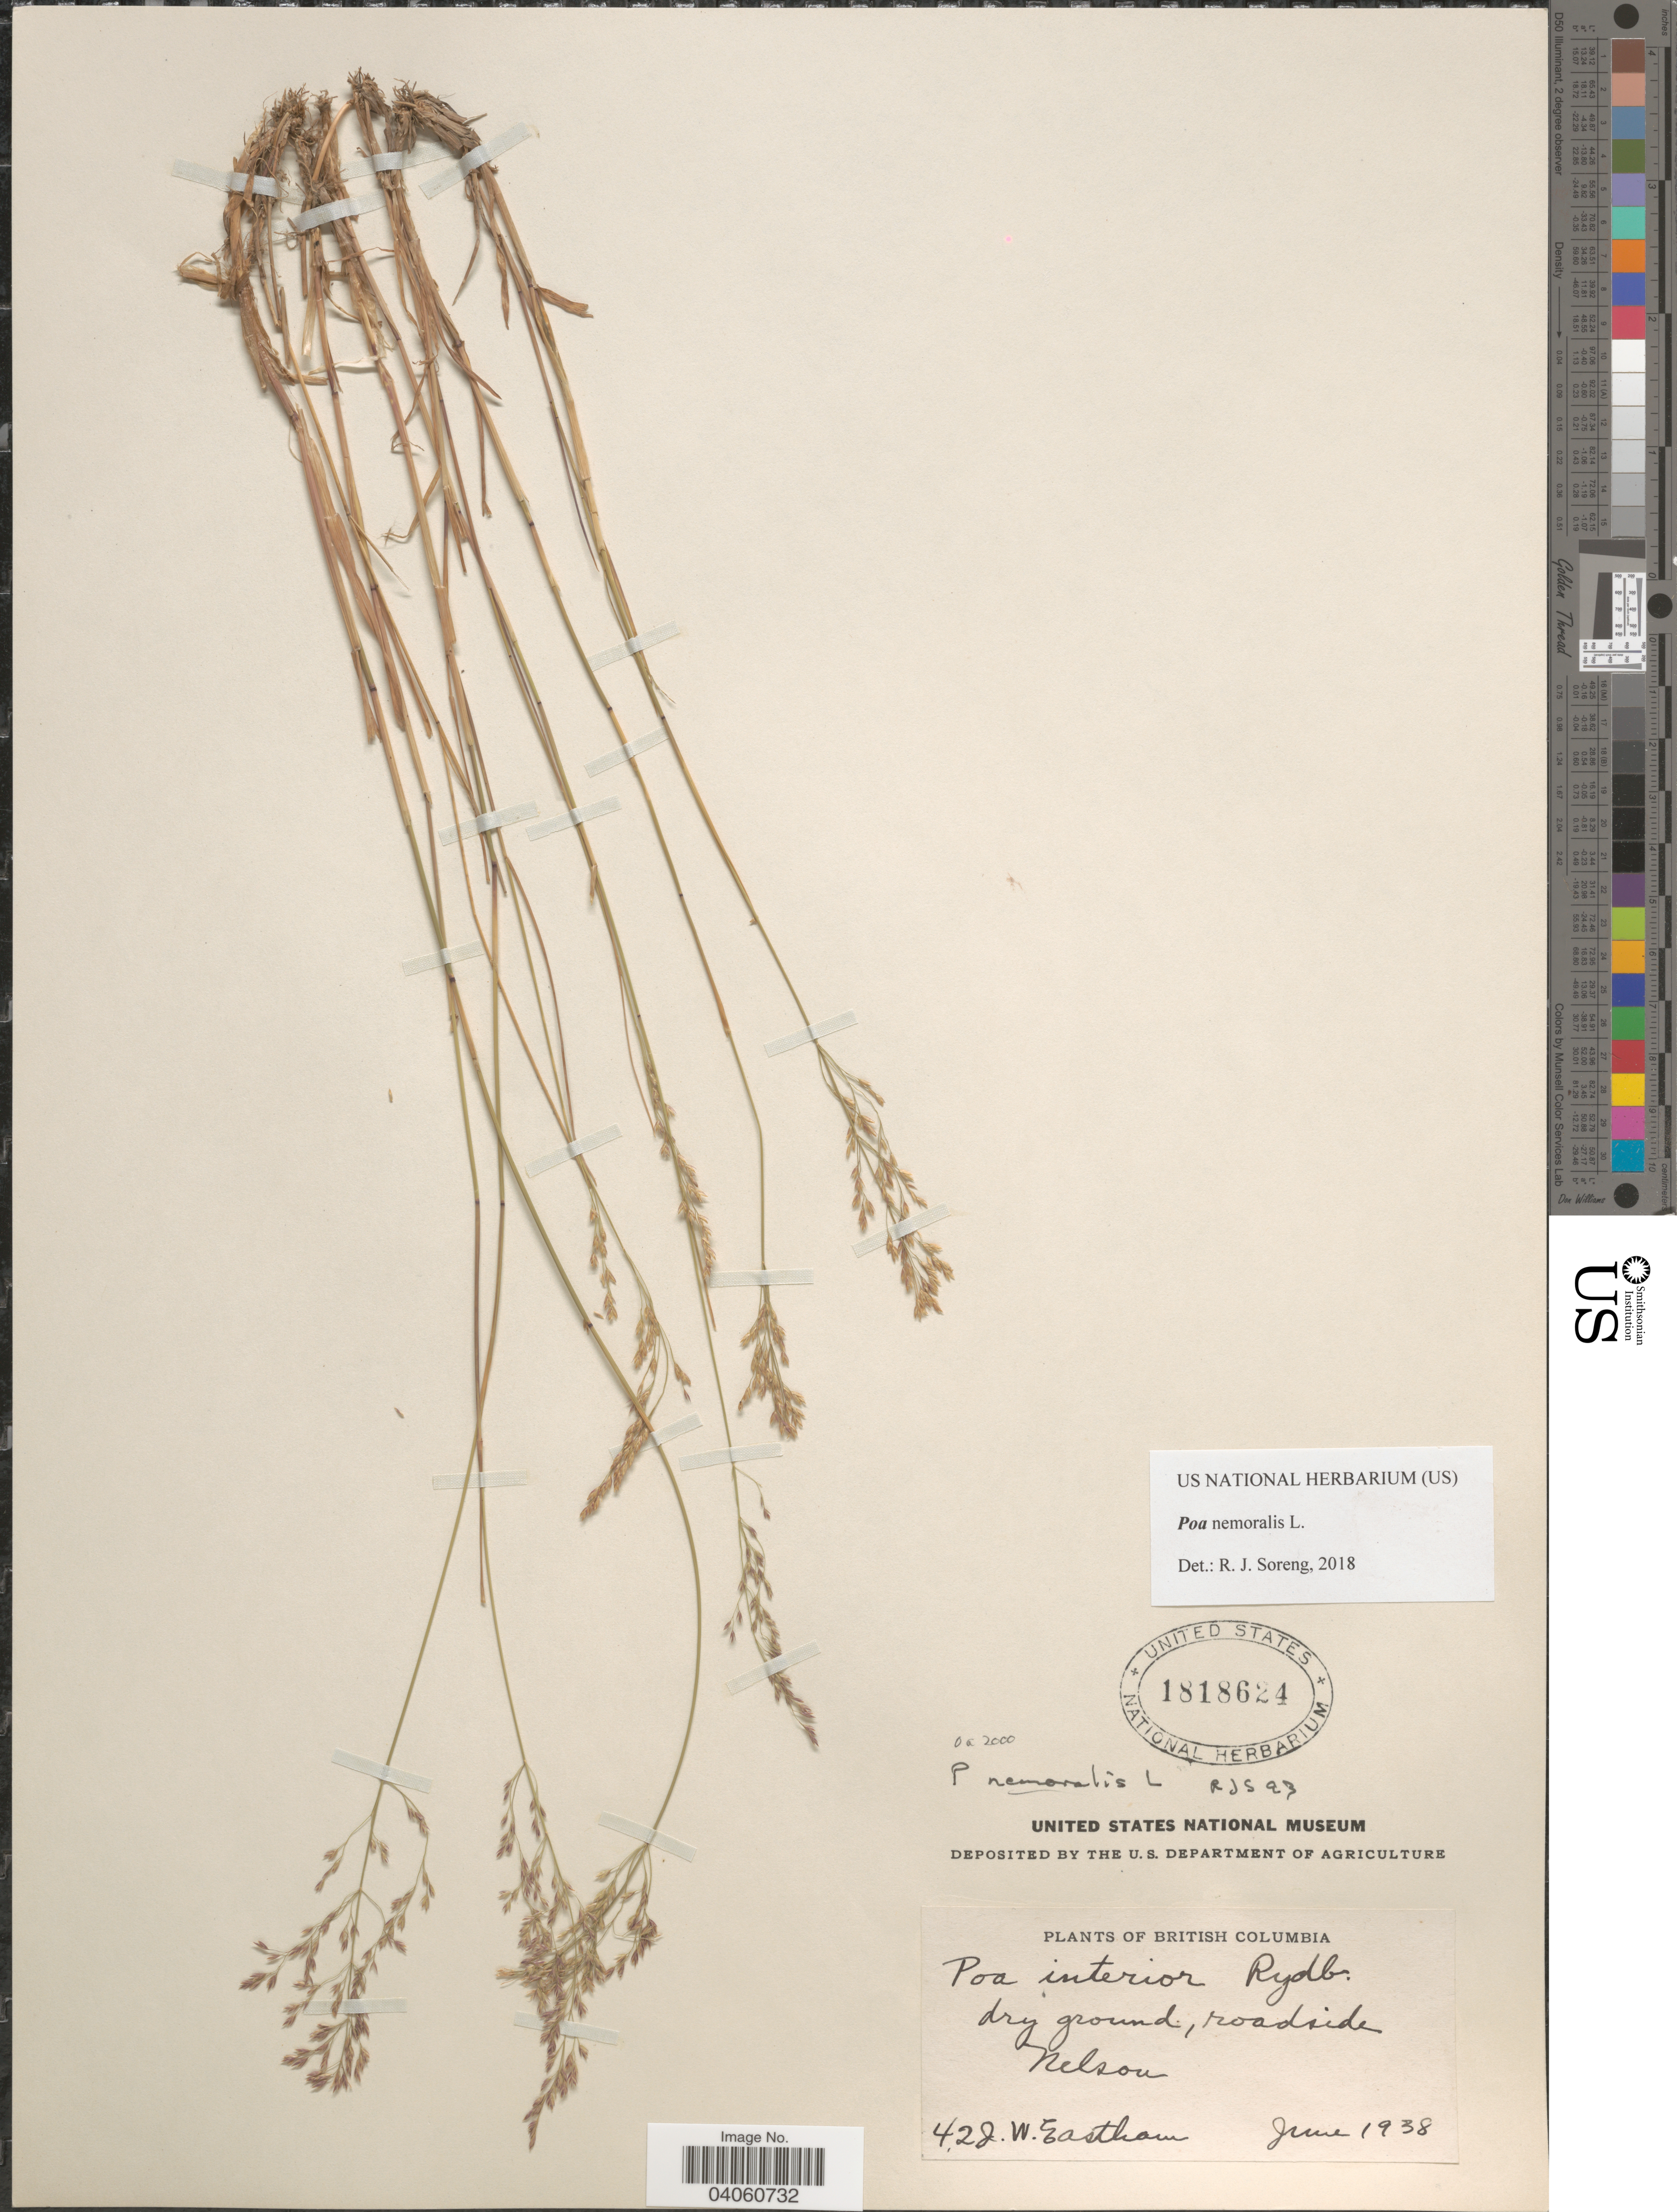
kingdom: Plantae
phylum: Tracheophyta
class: Liliopsida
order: Poales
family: Poaceae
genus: Poa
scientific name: Poa nemoralis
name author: L.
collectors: J. Eastham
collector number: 42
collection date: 1938-06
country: Canada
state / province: British Columbia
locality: Roadside. Nelson.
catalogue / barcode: US 1818624